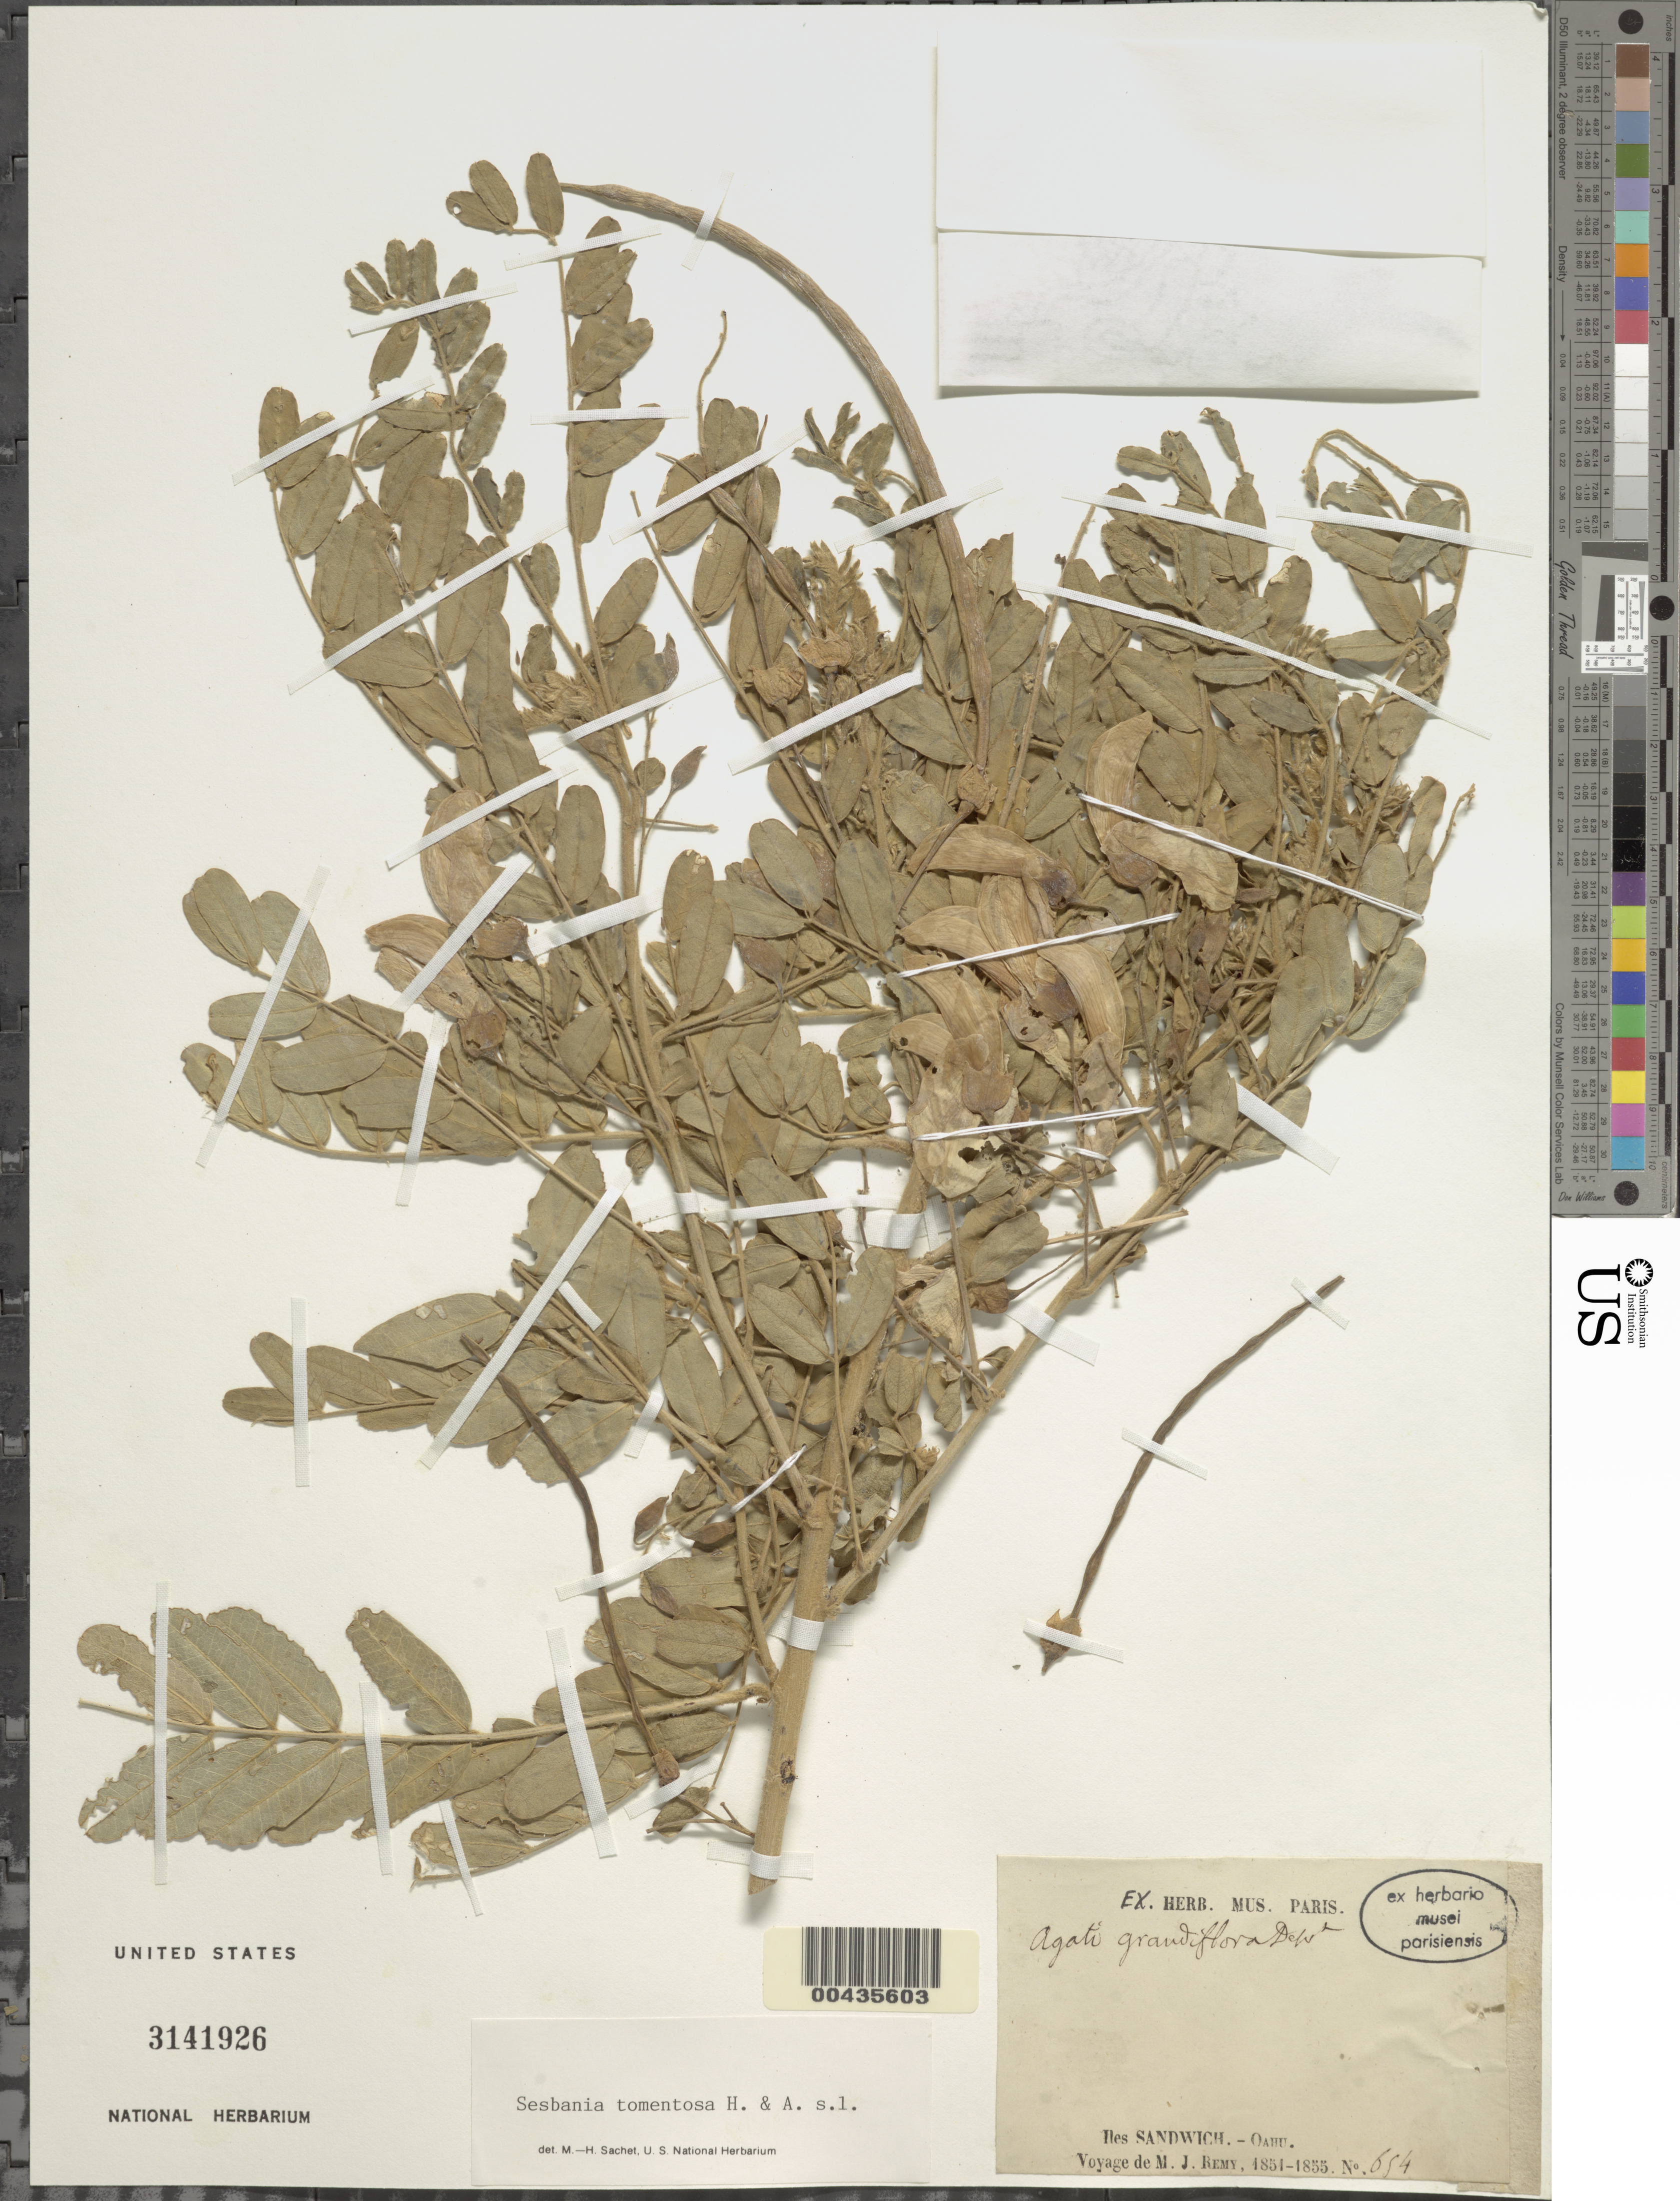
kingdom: Plantae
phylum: Tracheophyta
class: Magnoliopsida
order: Fabales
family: Fabaceae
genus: Sesbania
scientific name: Sesbania tomentosa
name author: Hook. & Arn.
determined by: Sachet, M.-H.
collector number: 654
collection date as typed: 1854 to 1855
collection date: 1854/1855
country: United States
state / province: Hawaii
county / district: Kauai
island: Kaua'i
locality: Iles Sandwich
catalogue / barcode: US 3141926